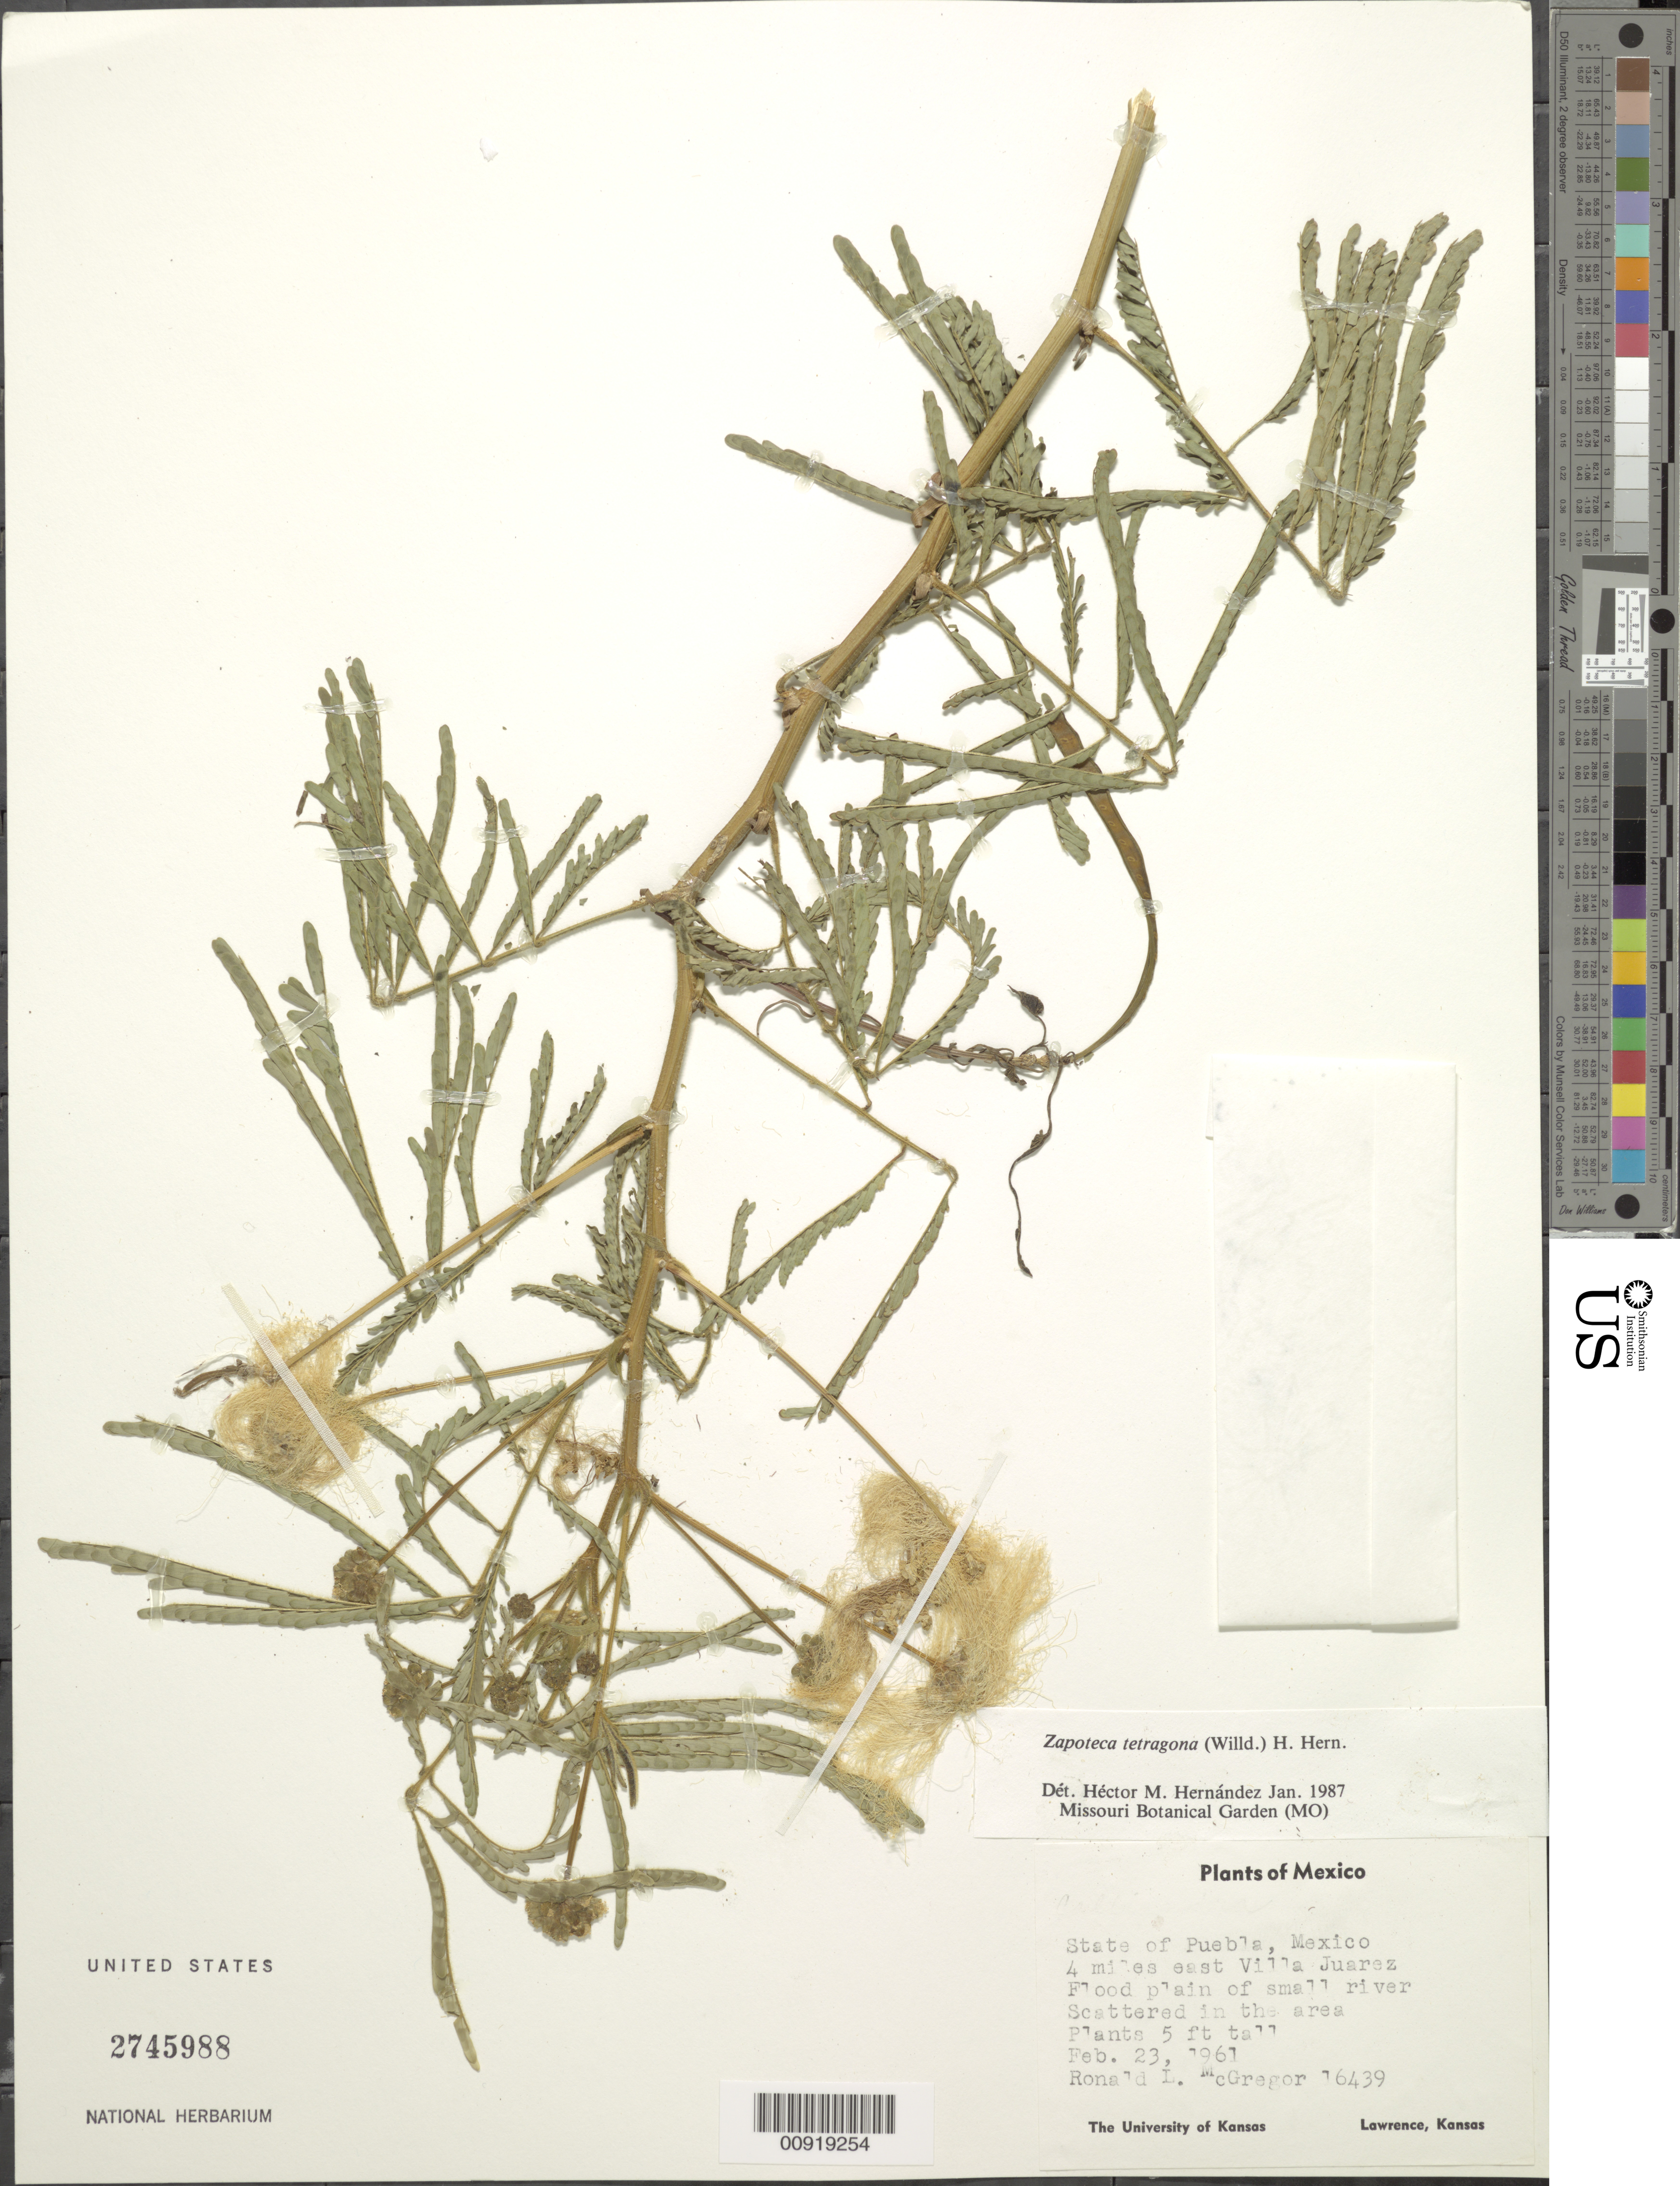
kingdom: Plantae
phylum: Tracheophyta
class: Magnoliopsida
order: Fabales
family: Fabaceae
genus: Zapoteca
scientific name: Zapoteca tetragona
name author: (Willd.) H.M. Hern.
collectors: R. C. McGregor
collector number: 16439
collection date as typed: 23 Feb 1961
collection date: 1961-02-23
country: Mexico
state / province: Puebla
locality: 4 miles east Villa Juárez.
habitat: Flood plain of small river. Scattered in the area.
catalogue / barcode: US 2745988